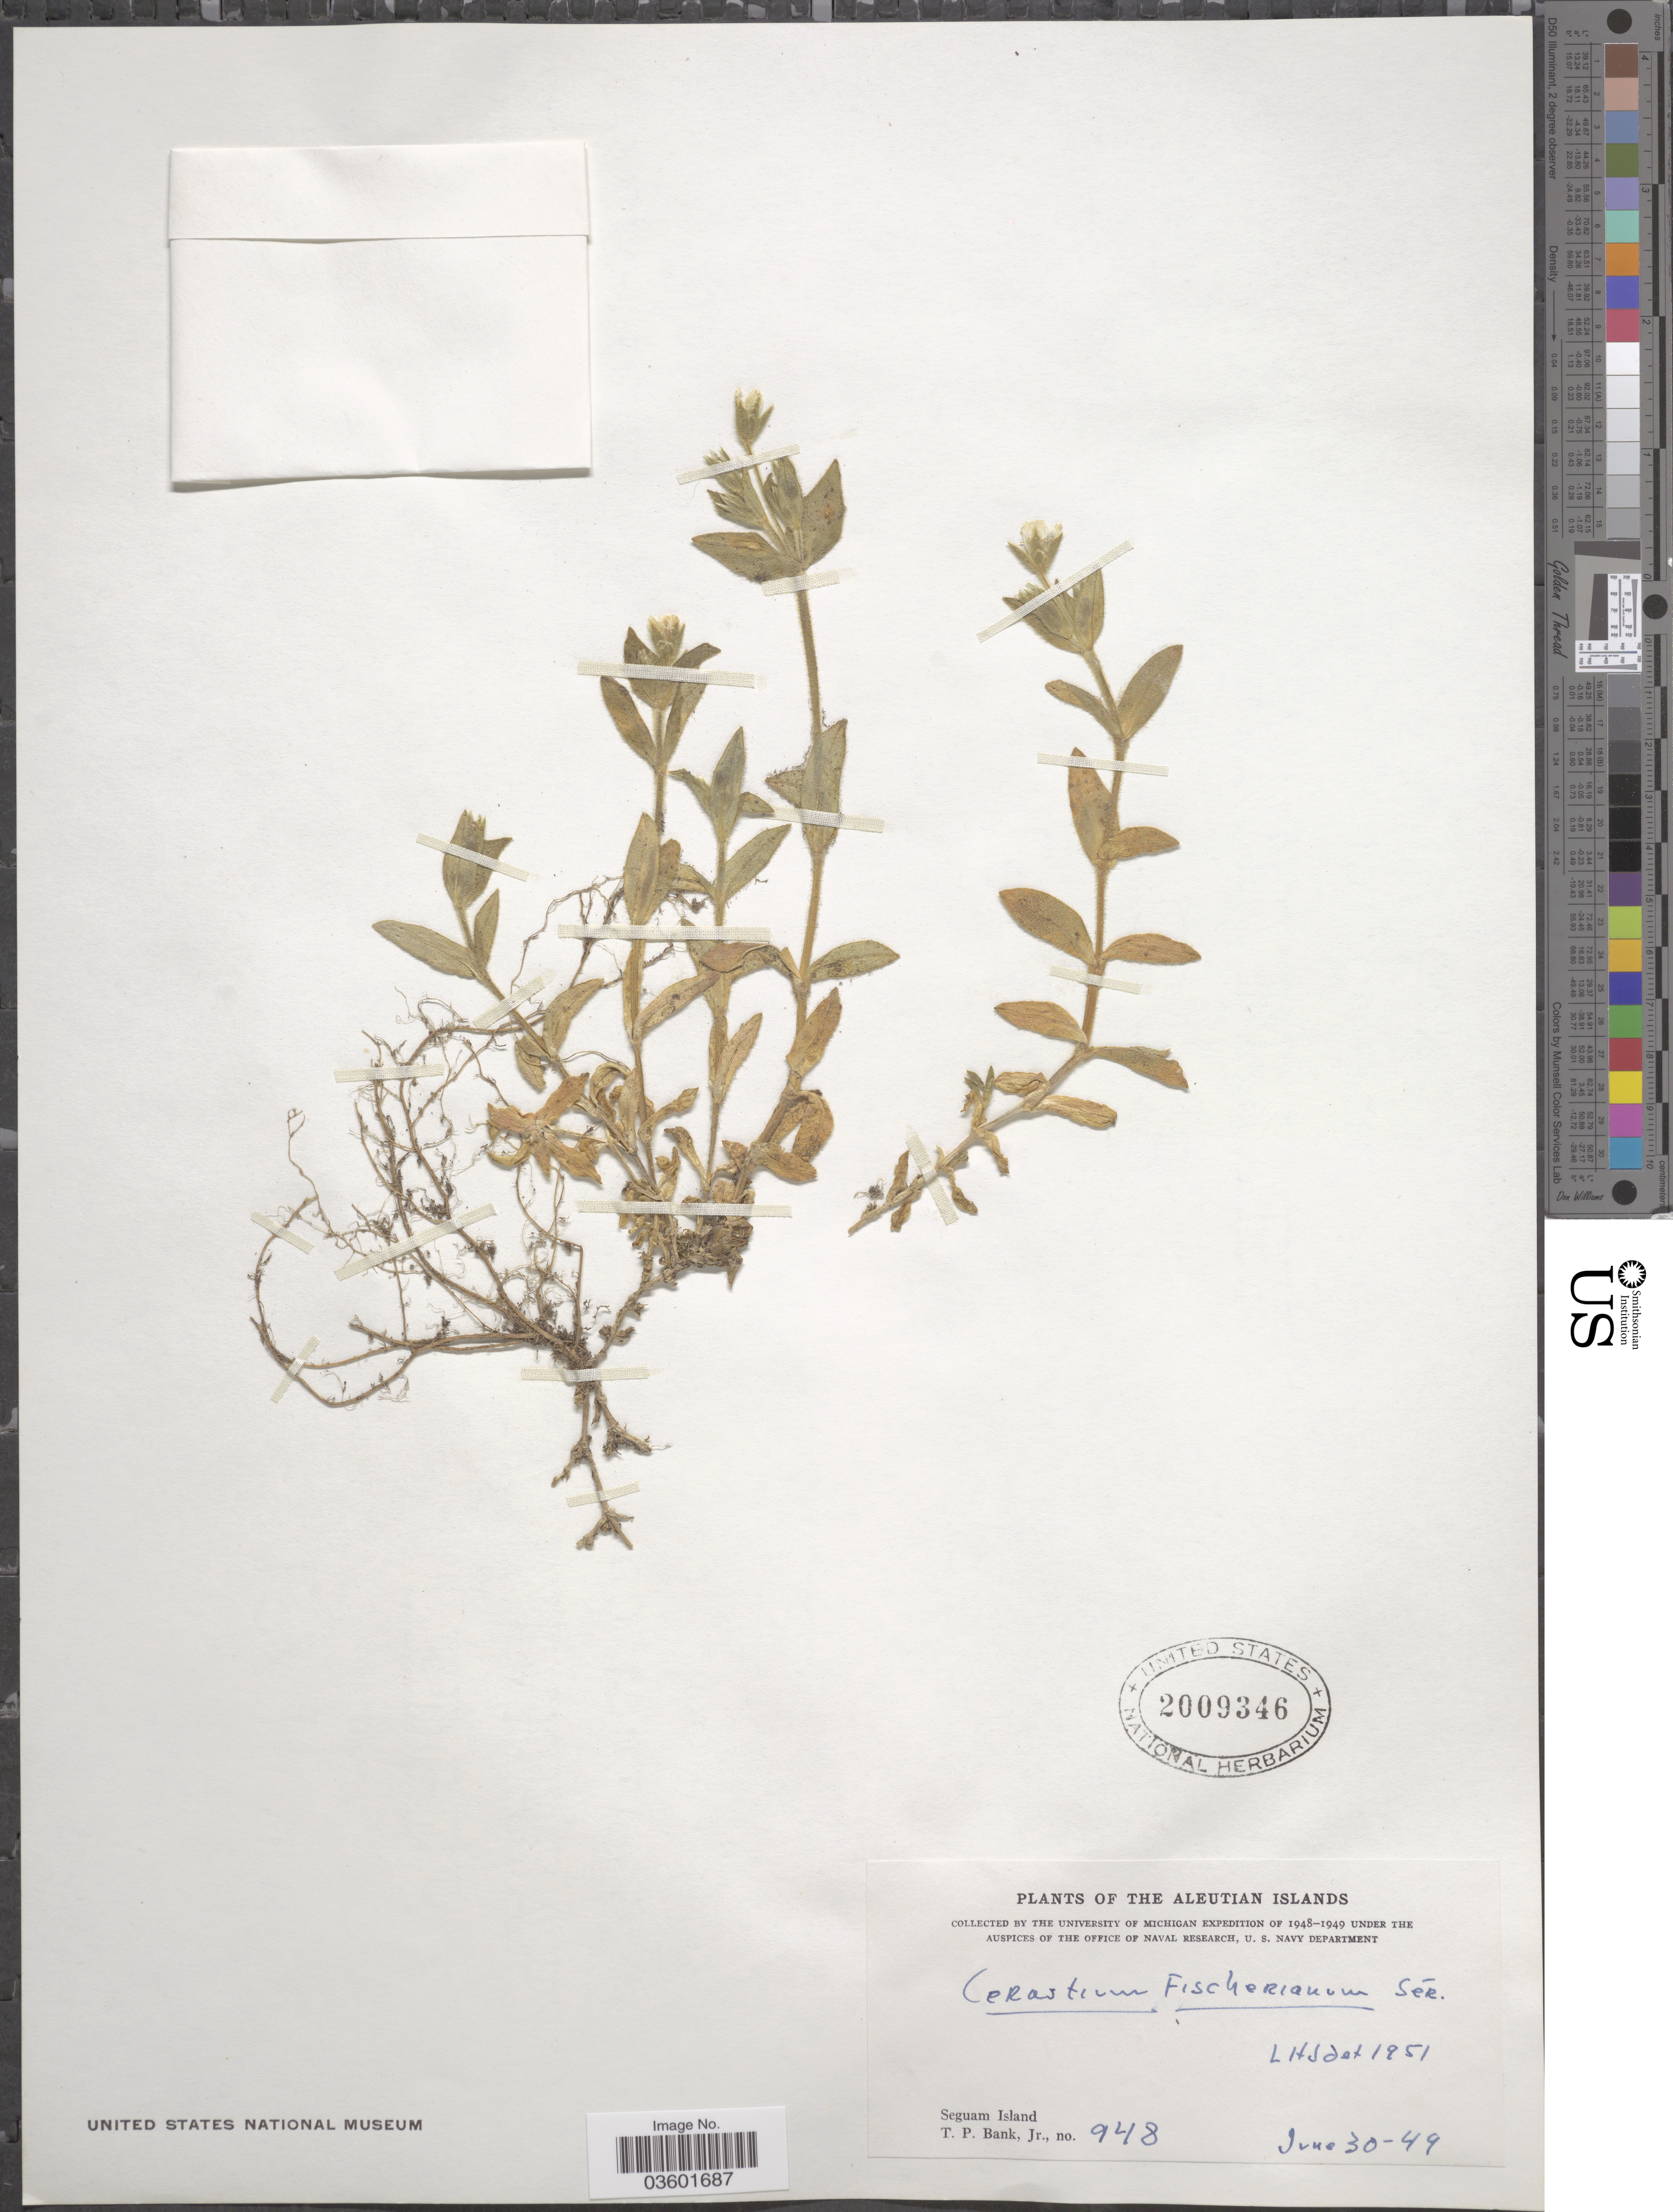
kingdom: Plantae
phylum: Tracheophyta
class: Magnoliopsida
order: Caryophyllales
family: Caryophyllaceae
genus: Cerastium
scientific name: Cerastium fischerianum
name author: Ser.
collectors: T. Bank Jr.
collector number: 948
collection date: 1949-06-30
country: United States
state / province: Alaska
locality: Aleutian Islands. Seguam Island.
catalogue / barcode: US 2009346